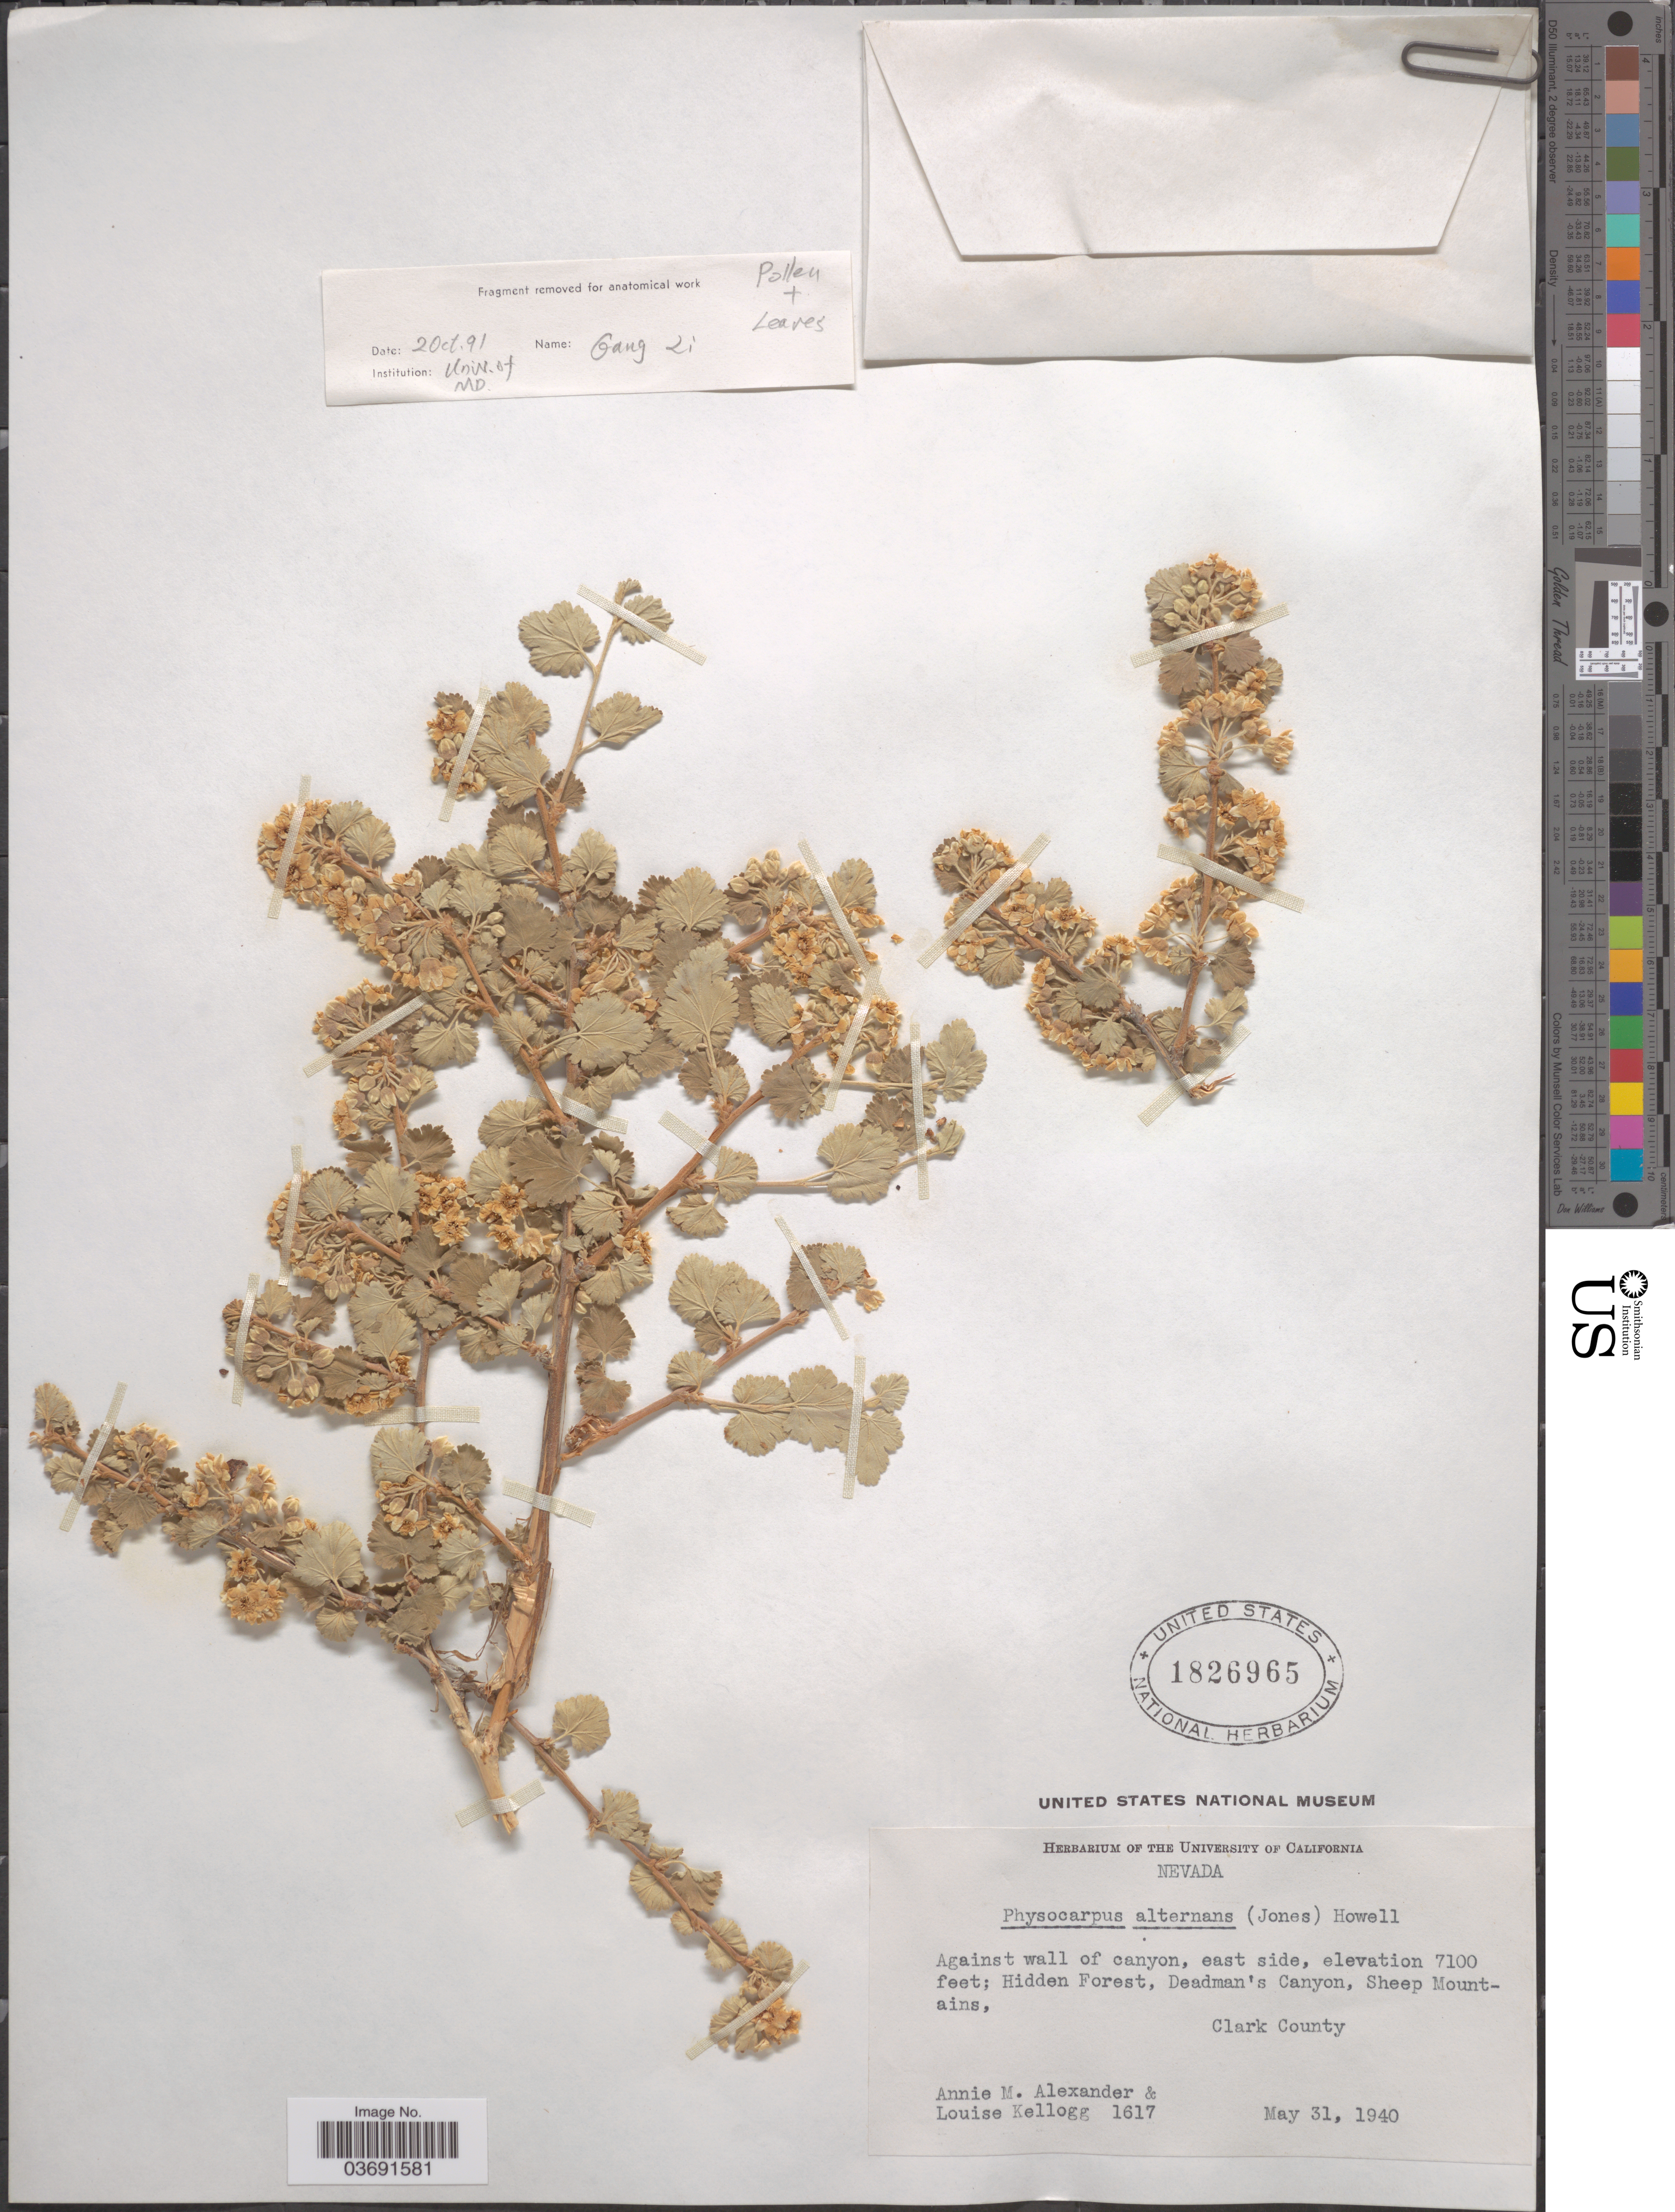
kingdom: Plantae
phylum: Tracheophyta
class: Magnoliopsida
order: Rosales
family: Rosaceae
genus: Physocarpus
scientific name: Physocarpus alternans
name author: (M.E. Jones) J.T. Howell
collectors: A. M. Alexander & L. Kellogg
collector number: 1617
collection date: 1940-05-31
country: United States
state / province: Nevada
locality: Against wall of canyon, east side. Hidden Forest, Deadman's Canyon, Sheep Mountains, Clark County.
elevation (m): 2164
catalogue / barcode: US 1826965